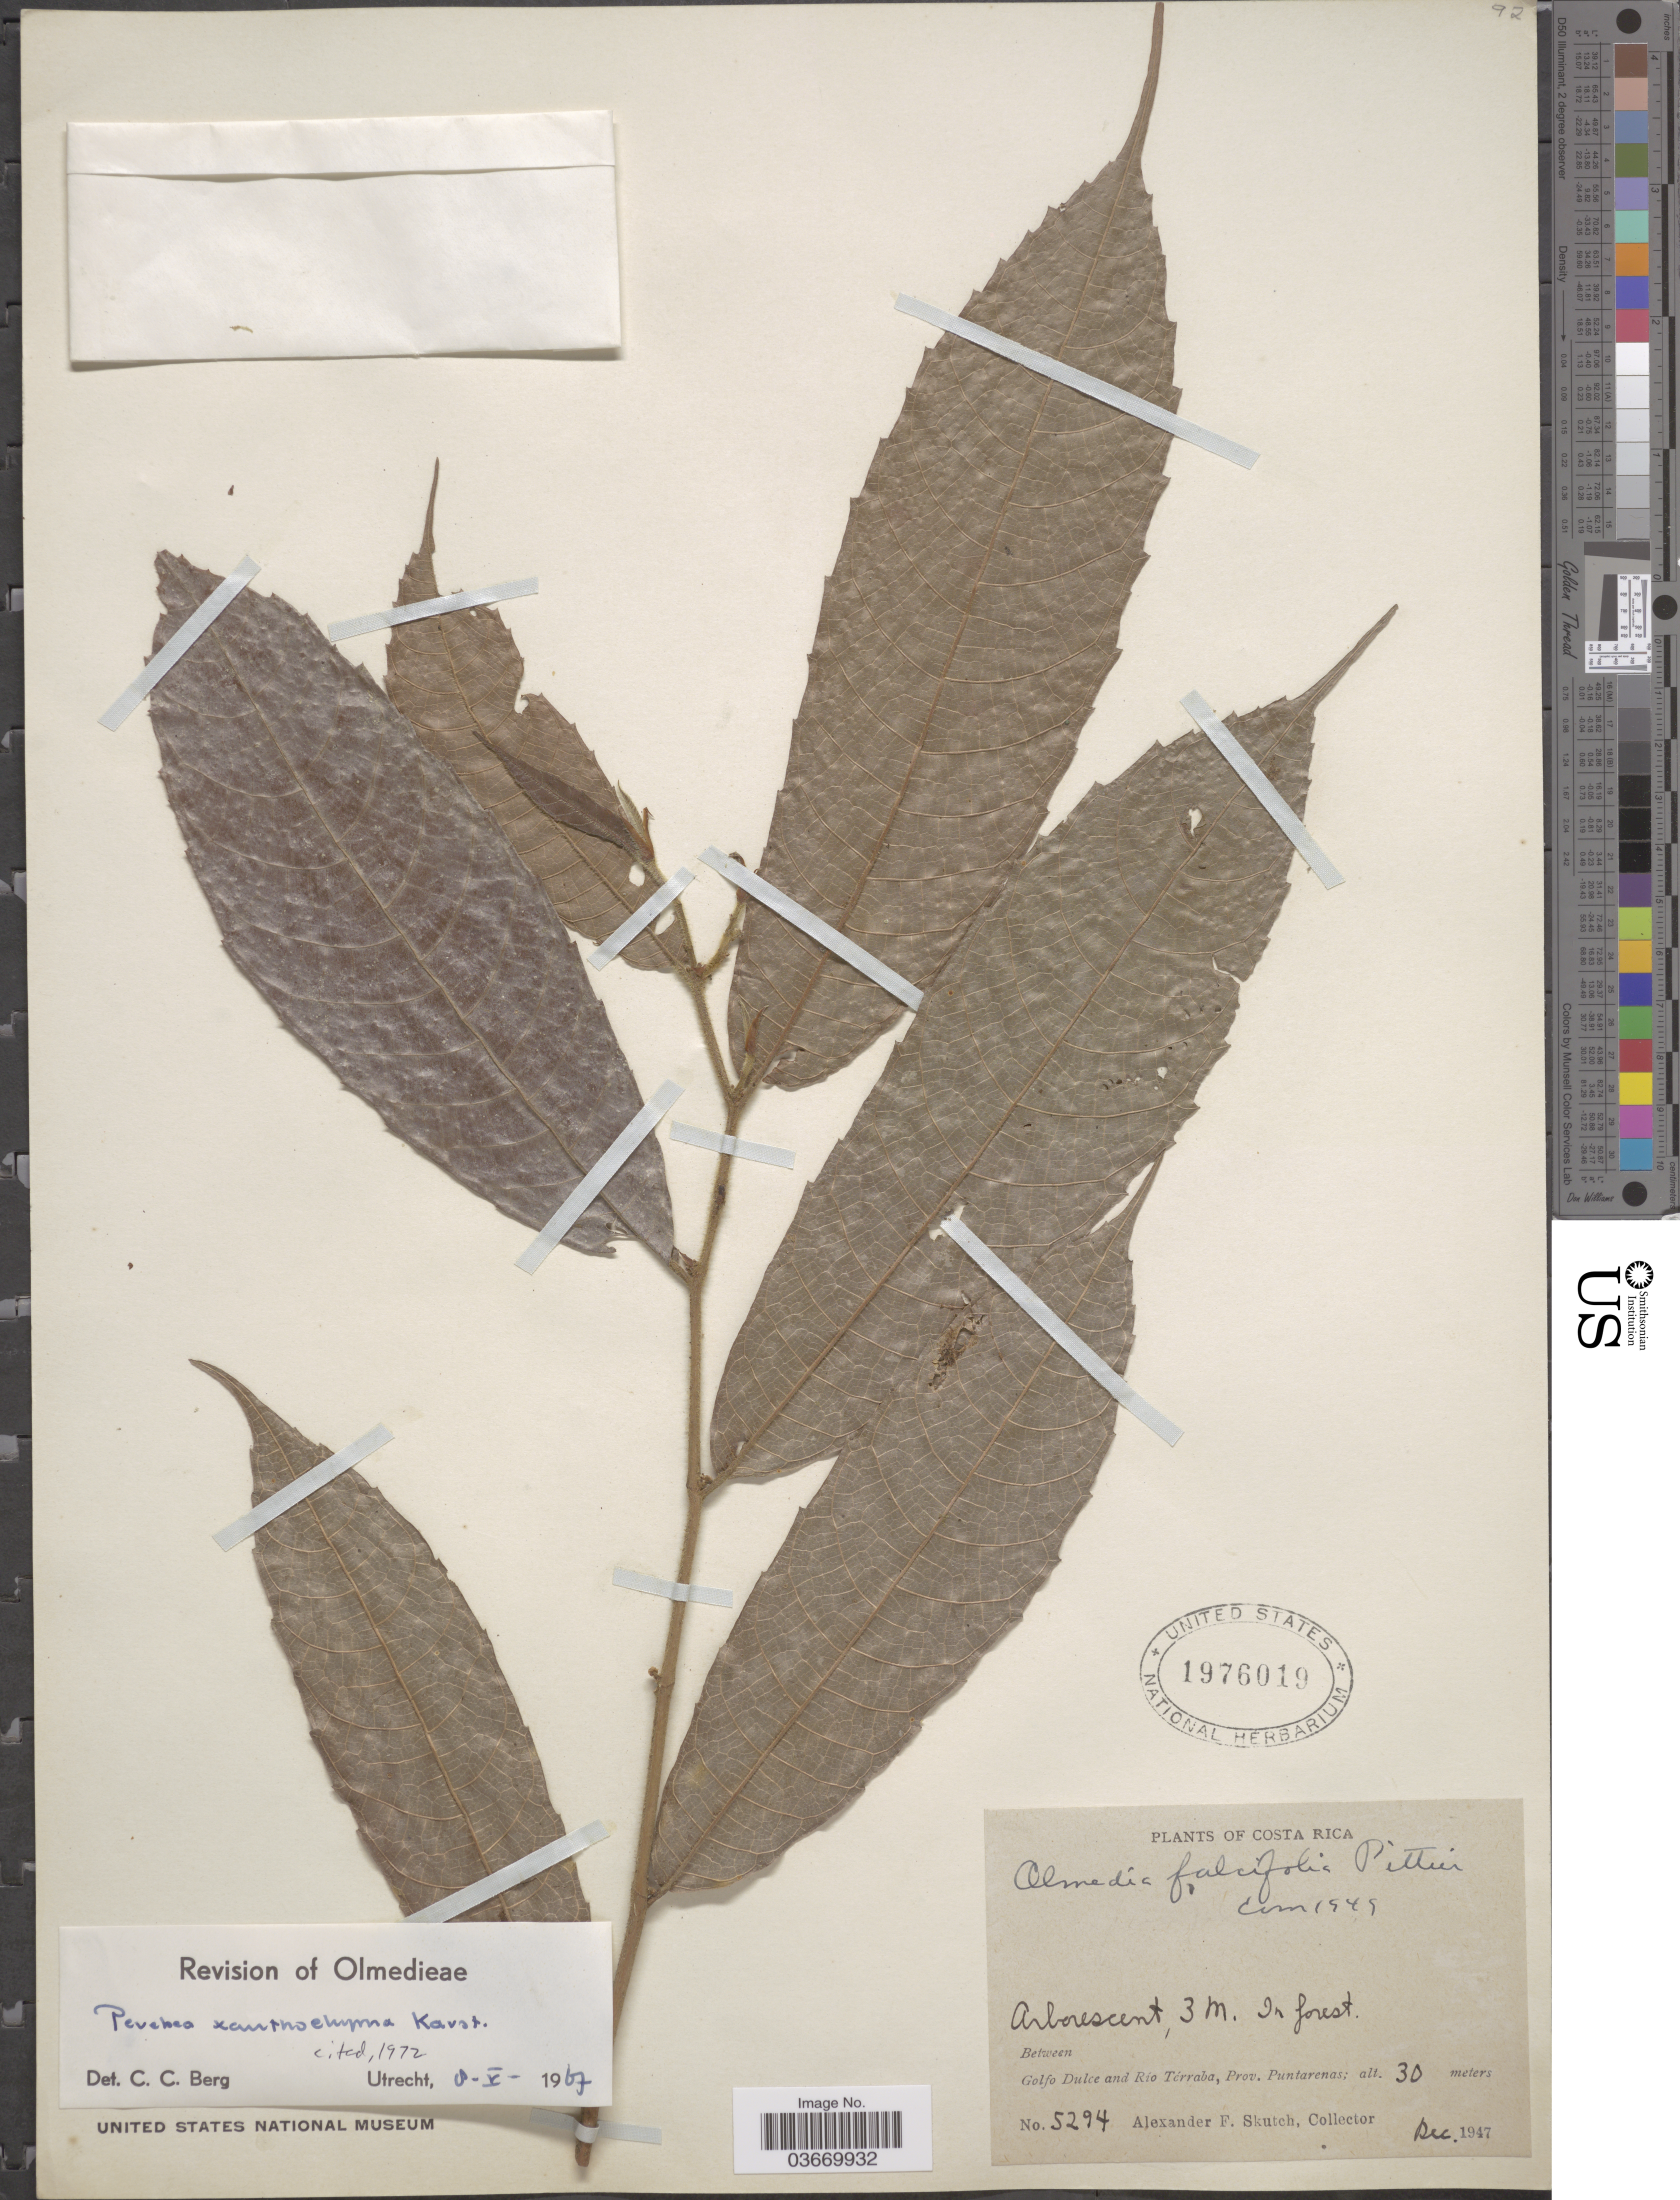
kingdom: Plantae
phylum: Tracheophyta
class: Magnoliopsida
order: Rosales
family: Moraceae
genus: Perebea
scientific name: Perebea xanthochyma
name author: H. Karst.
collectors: A. F. Skutch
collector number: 5294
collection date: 1947-12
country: Costa Rica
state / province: Puntarenas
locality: Between Golfo Dulce and Rio Térraba.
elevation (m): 30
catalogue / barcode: US 1976019